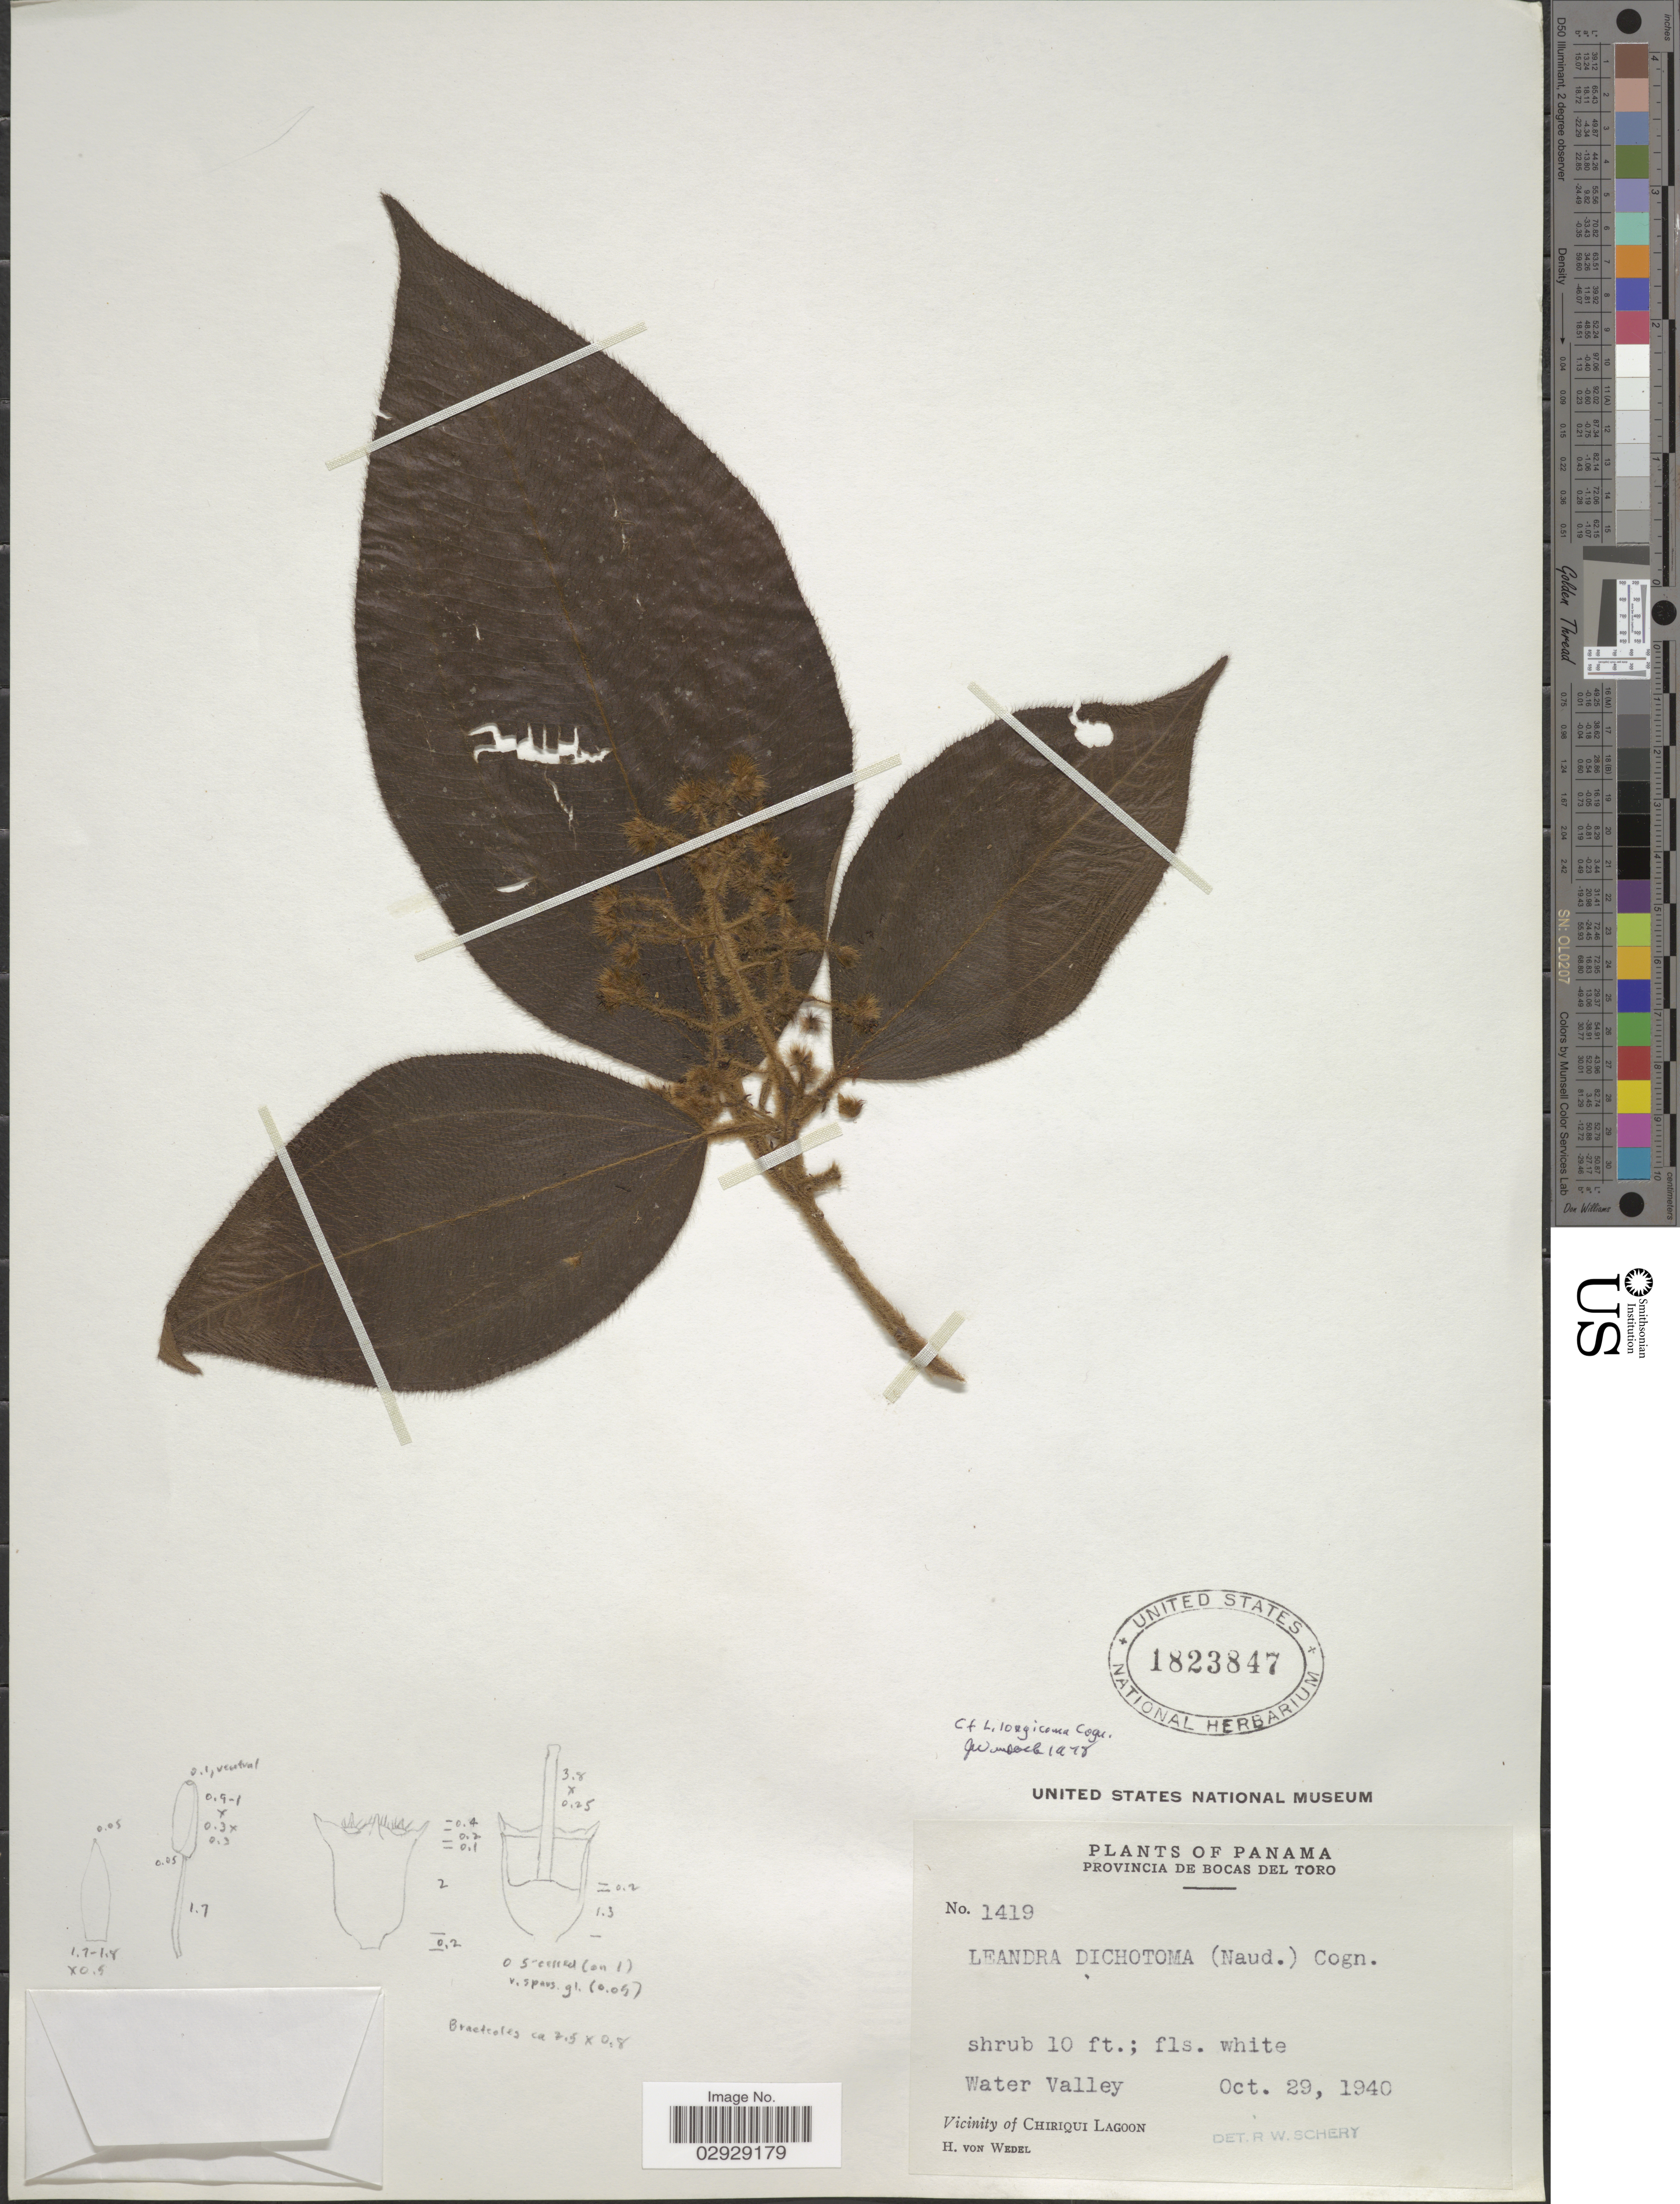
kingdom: Plantae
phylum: Tracheophyta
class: Magnoliopsida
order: Myrtales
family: Melastomataceae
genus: Leandra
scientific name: Leandra longicoma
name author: Cogn.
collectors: H. von Wedel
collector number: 1419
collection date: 1940-10-29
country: Panama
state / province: Bocas del Toro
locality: Water Valley. Vicinity of Chiriqui Lagoon.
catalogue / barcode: US 1823847